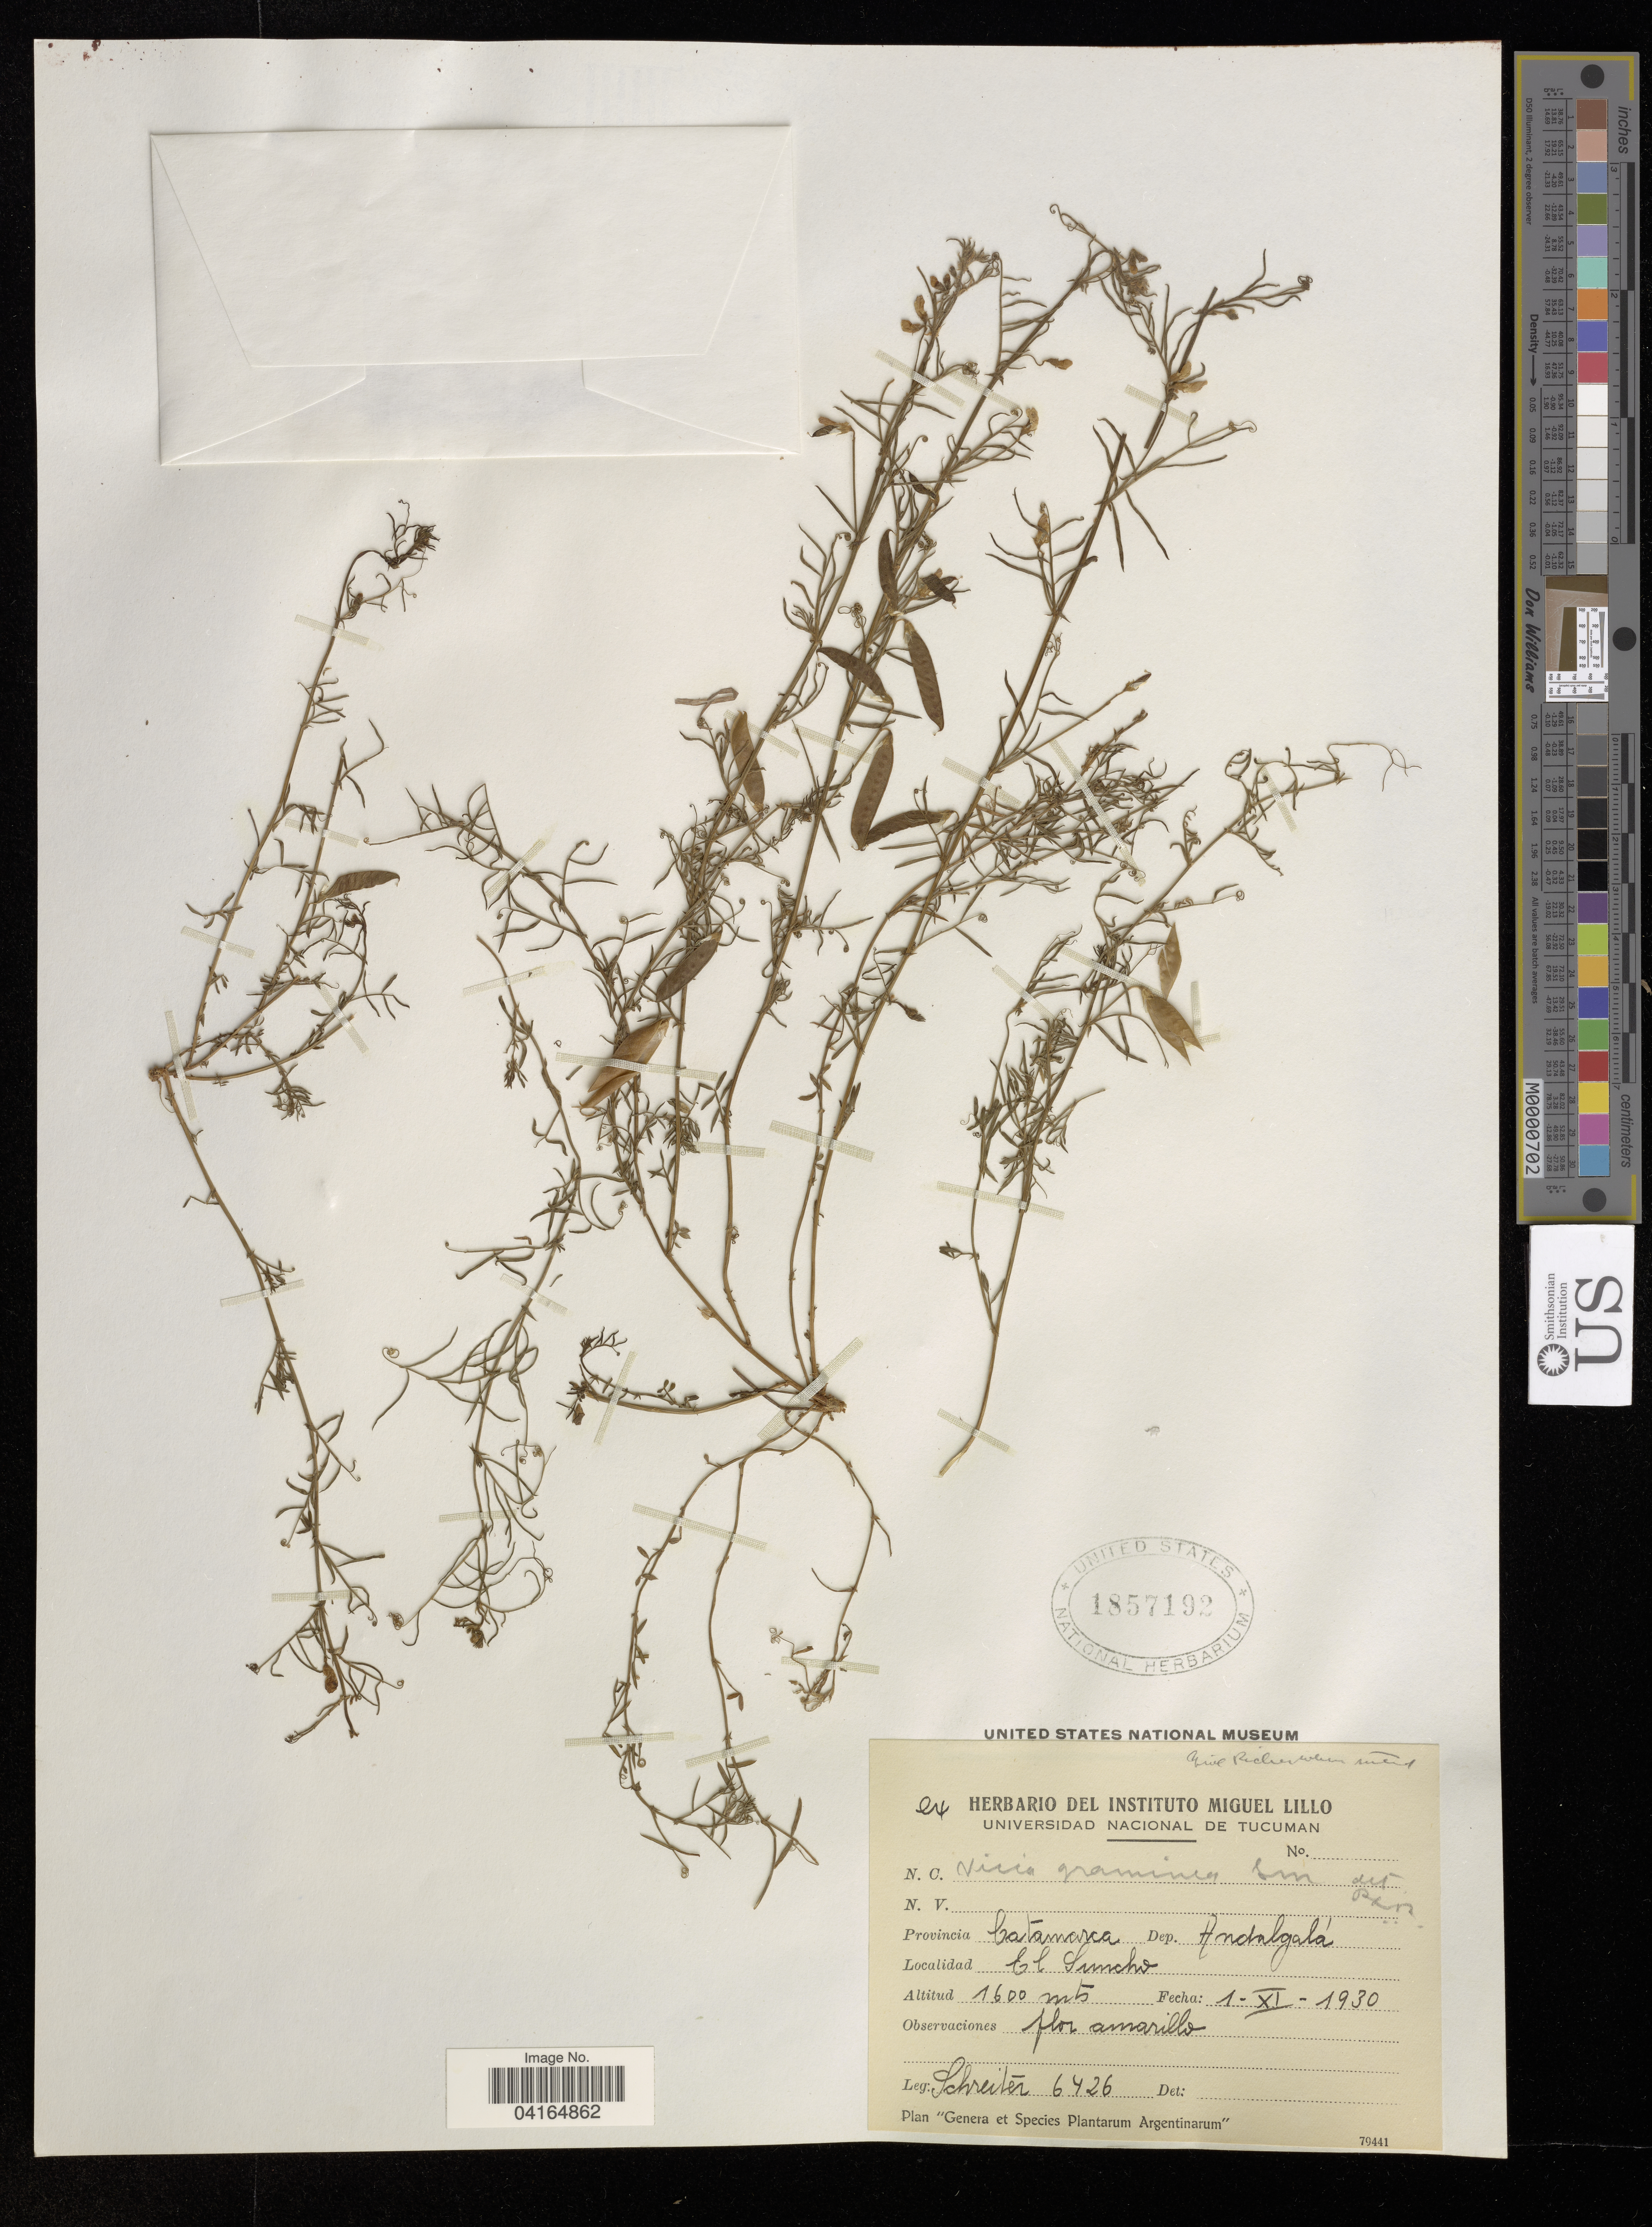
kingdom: Plantae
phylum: Tracheophyta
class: Magnoliopsida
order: Fabales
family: Fabaceae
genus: Vicia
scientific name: Vicia graminea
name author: Sm.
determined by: Hechenleitner, Paulina, RBG Edinburgh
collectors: -. Schreiter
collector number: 6426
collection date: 1930-11-01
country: Argentina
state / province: Catamarca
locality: Provincia Catamarca Dep. Andalgalá. C L Luncho.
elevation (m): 1600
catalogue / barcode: US 1857192